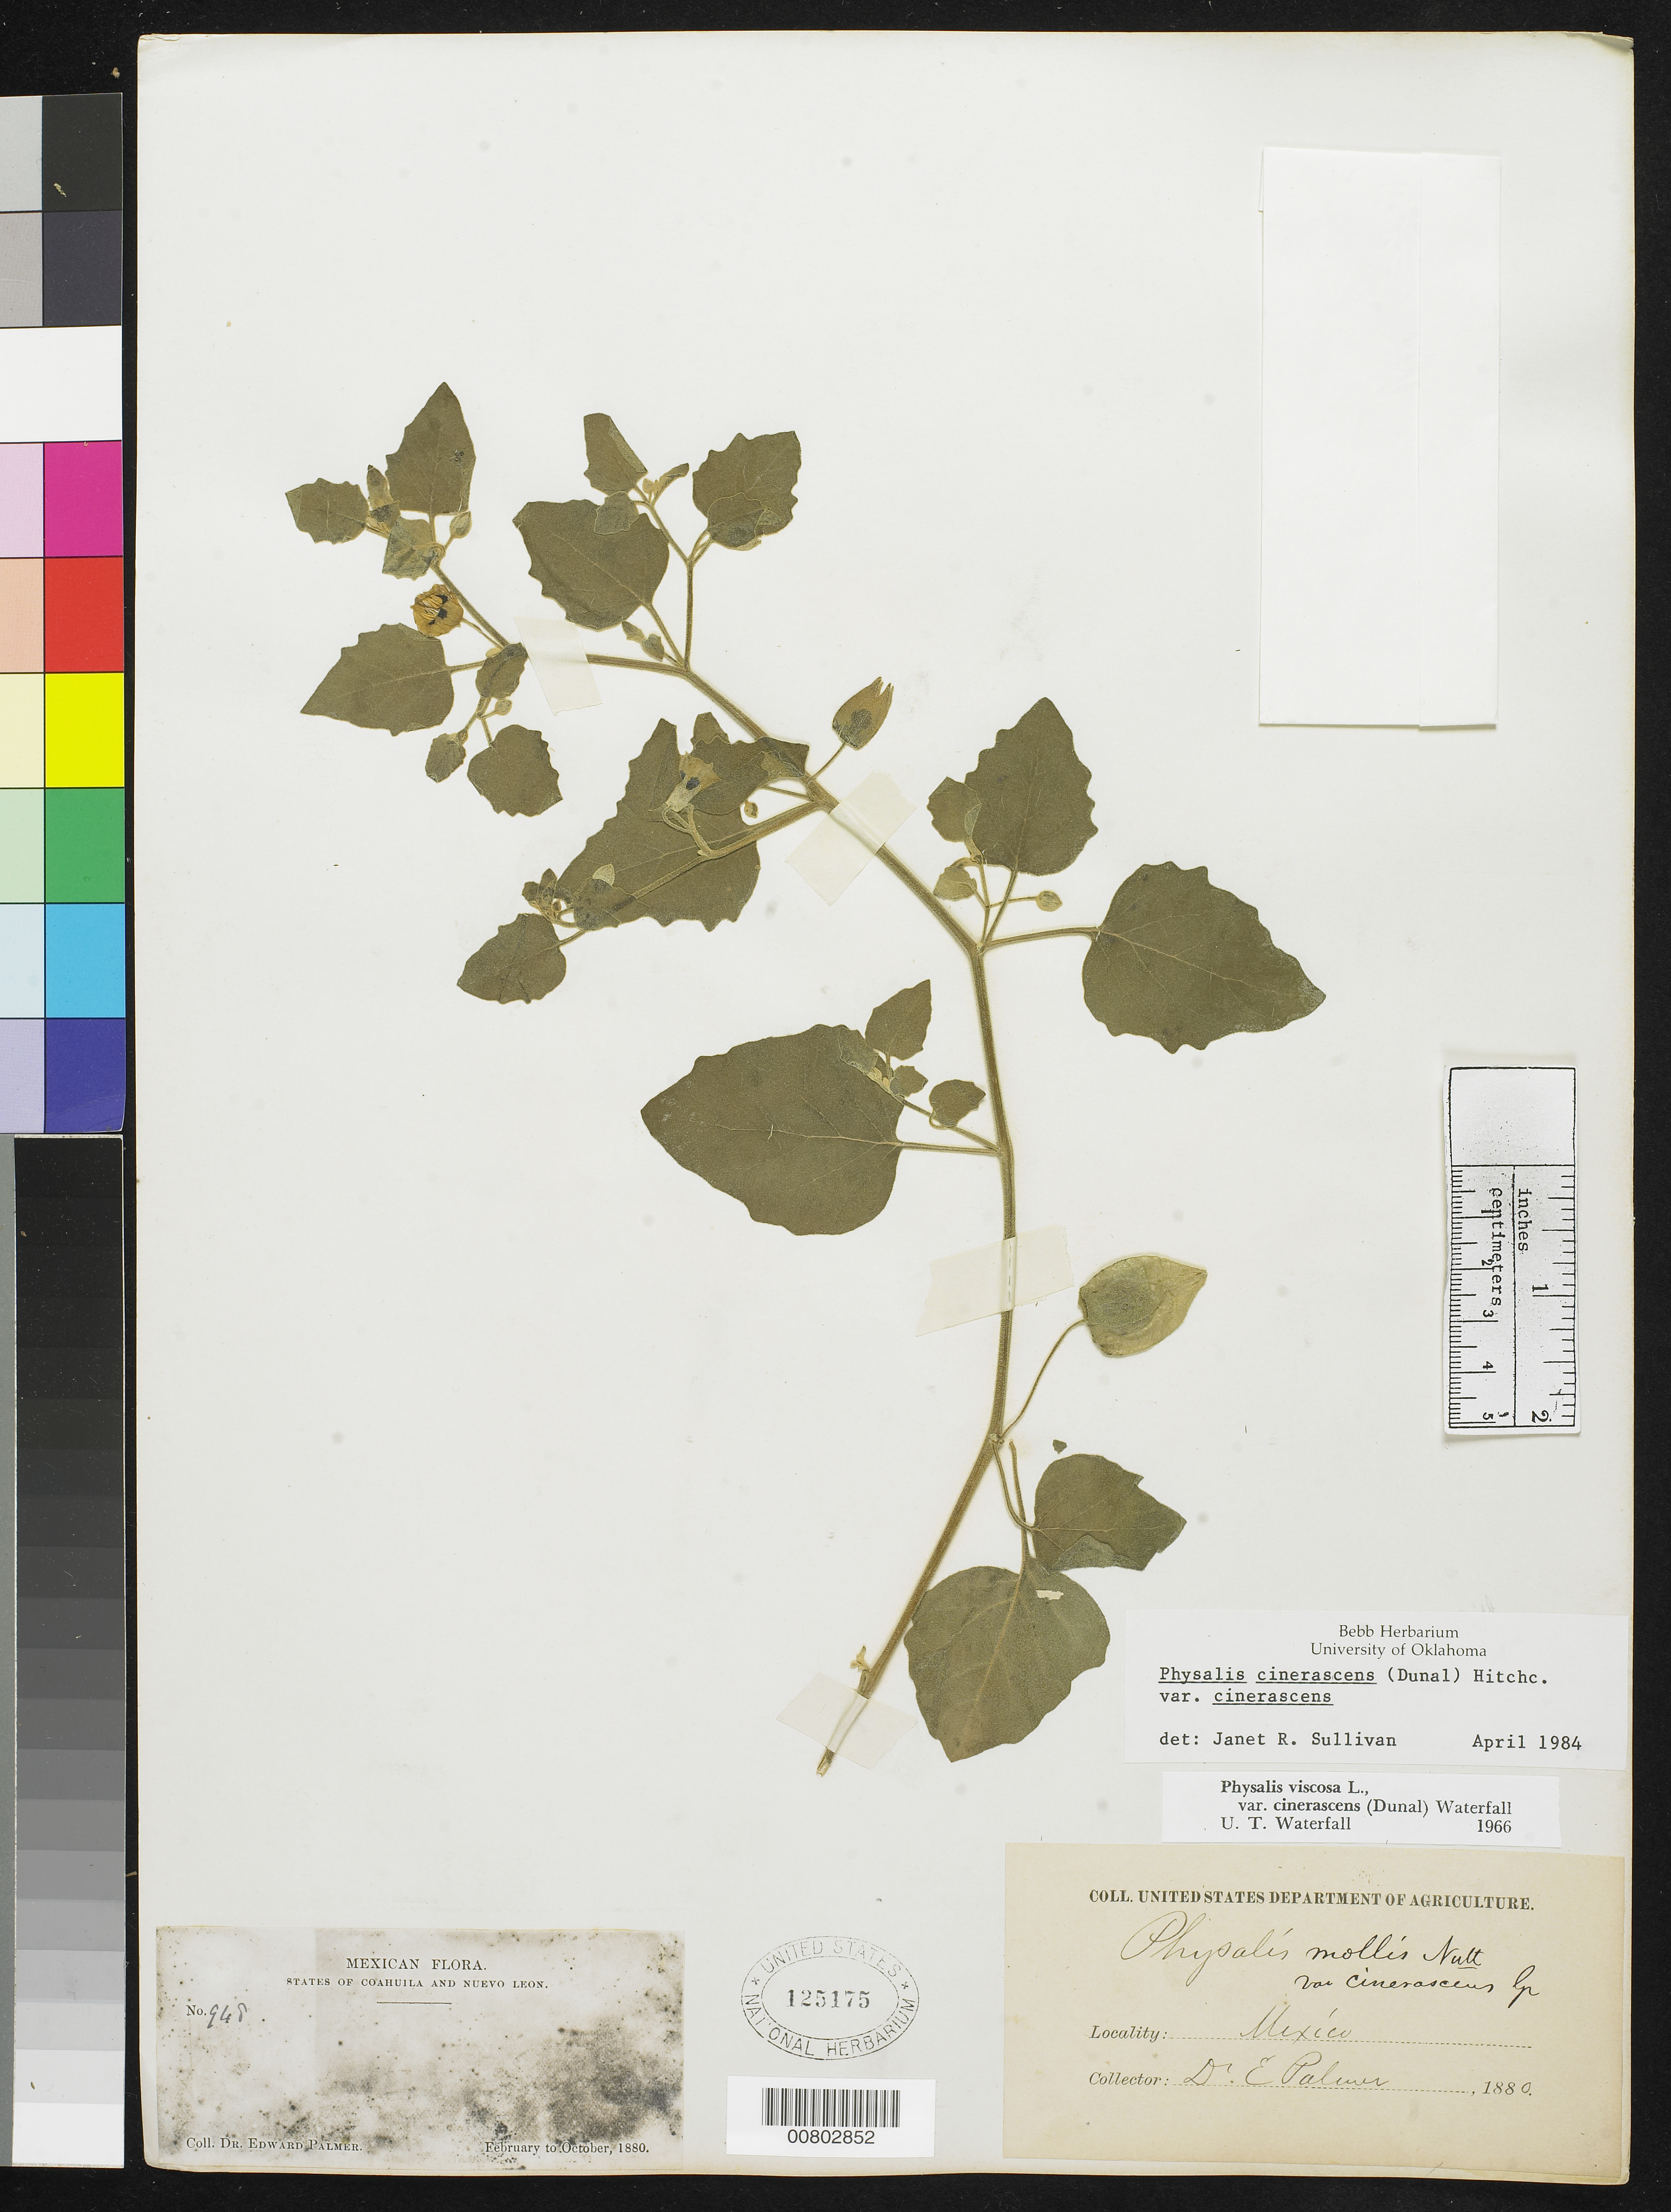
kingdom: Plantae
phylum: Tracheophyta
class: Magnoliopsida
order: Solanales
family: Solanaceae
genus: Physalis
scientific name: Physalis cinerascens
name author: (Dunal) Hitchc.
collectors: E. Palmer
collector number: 948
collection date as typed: Feb 1880 to -- Oct 1880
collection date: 1880-02/1880-10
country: Mexico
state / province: Coahuila / Nuevo León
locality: States of Coahuila and Nuevo León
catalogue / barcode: US 125175